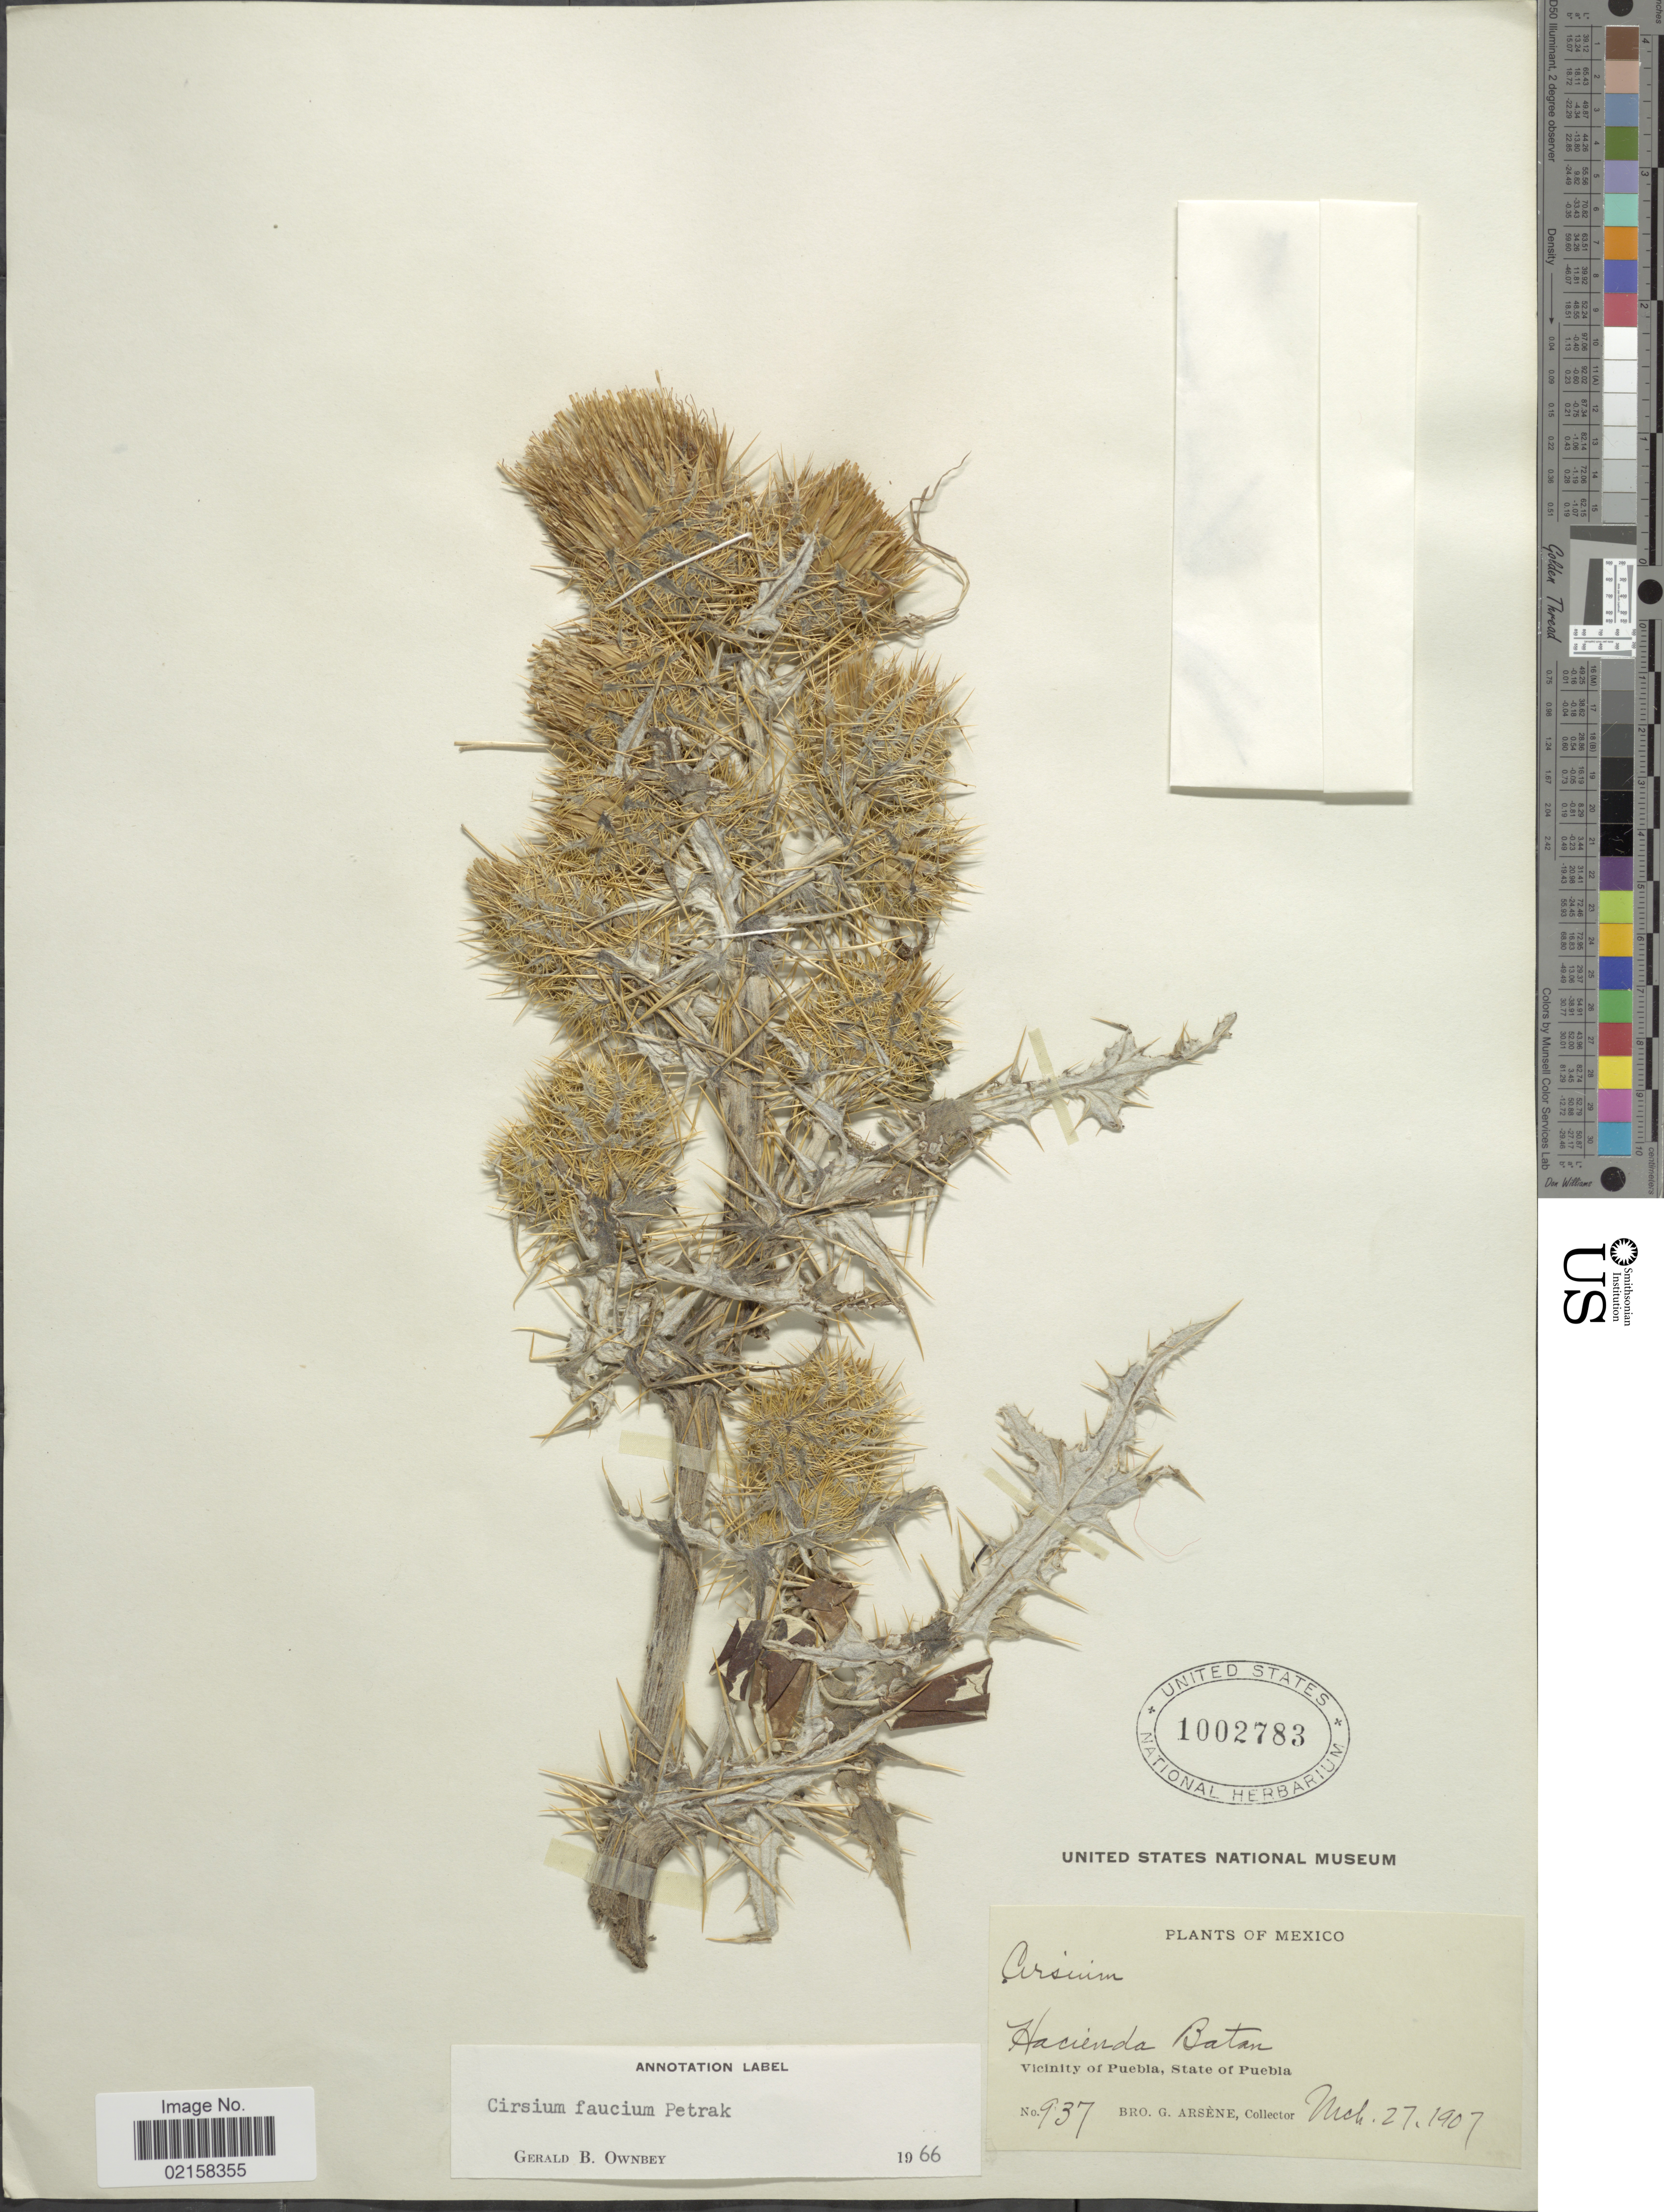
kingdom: Plantae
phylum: Tracheophyta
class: Magnoliopsida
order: Asterales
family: Asteraceae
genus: Cirsium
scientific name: Cirsium faucium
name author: Petr.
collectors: Bro. G. Arsène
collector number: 937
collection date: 1907-03-27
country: Mexico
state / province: Puebla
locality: Hacienda Batan, vicinity of Puebla.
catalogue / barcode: US 1002783